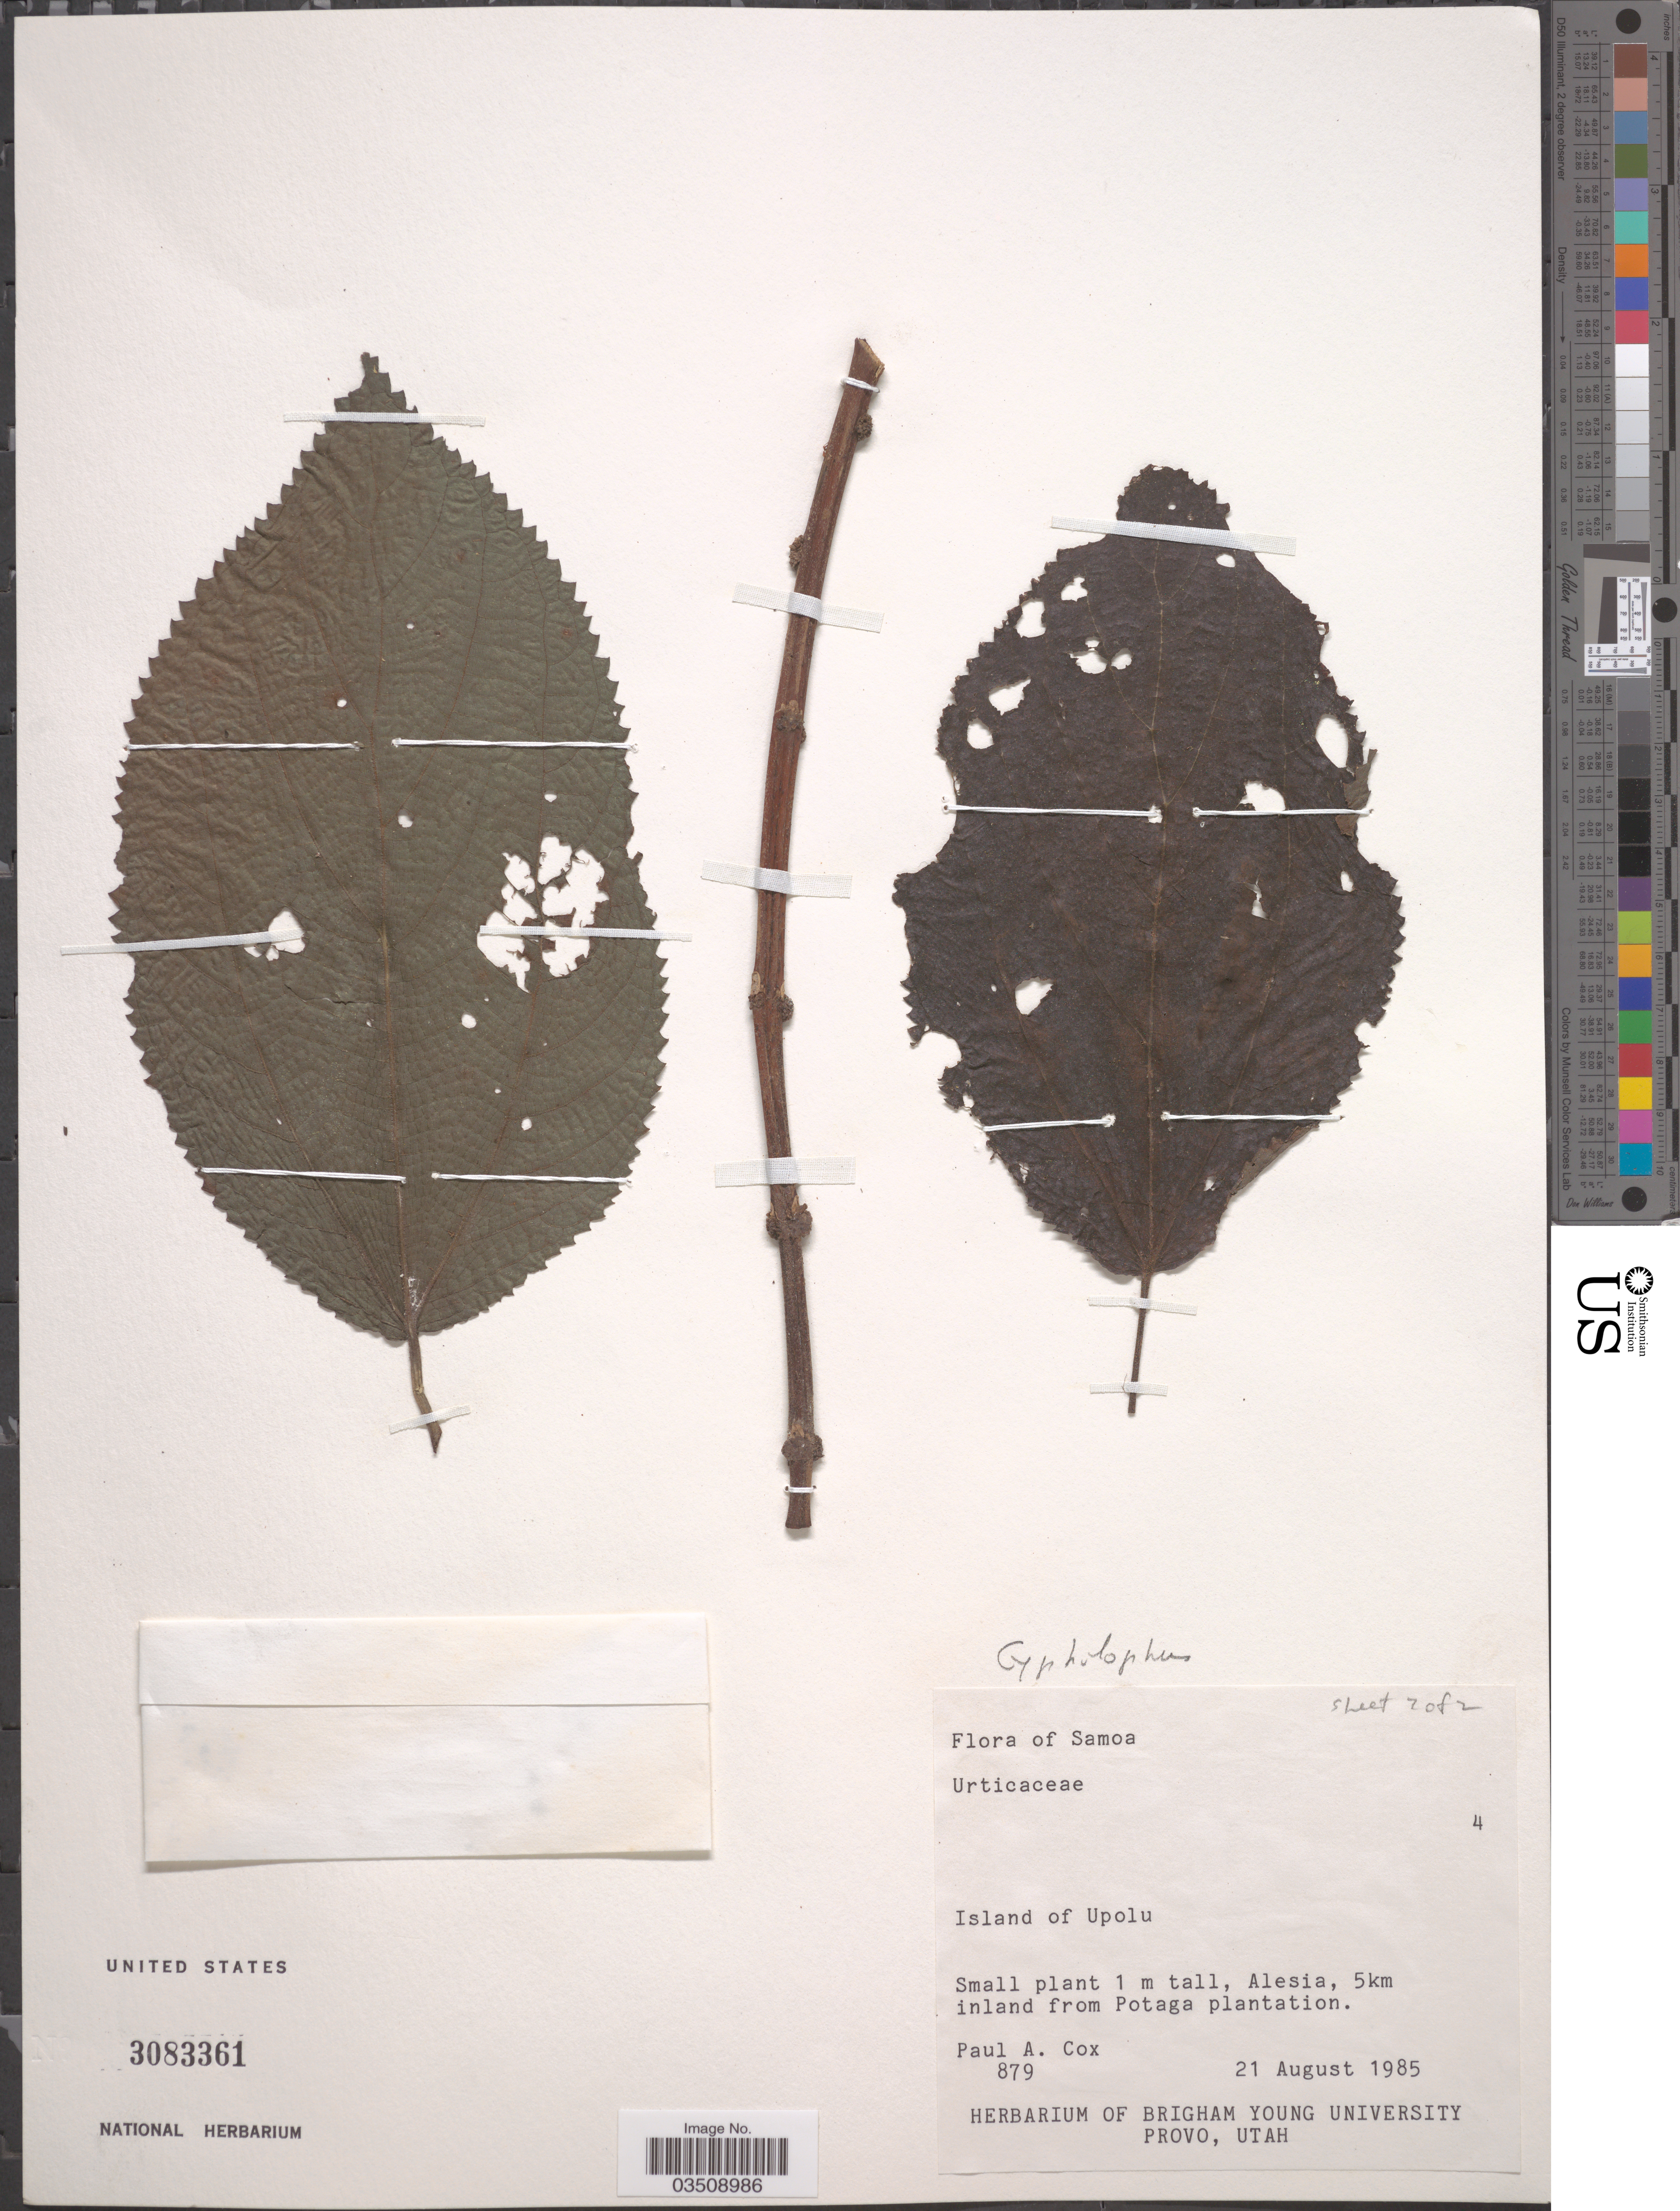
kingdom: Plantae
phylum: Tracheophyta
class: Magnoliopsida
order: Rosales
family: Urticaceae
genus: Cypholophus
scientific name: Cypholophus stipulatus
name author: Hochr.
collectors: P. Cox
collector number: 879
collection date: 1985-08-21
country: Samoa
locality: Island of Upolu. Alesia, 5 km inland from Potage plantations.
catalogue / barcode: US 3083361